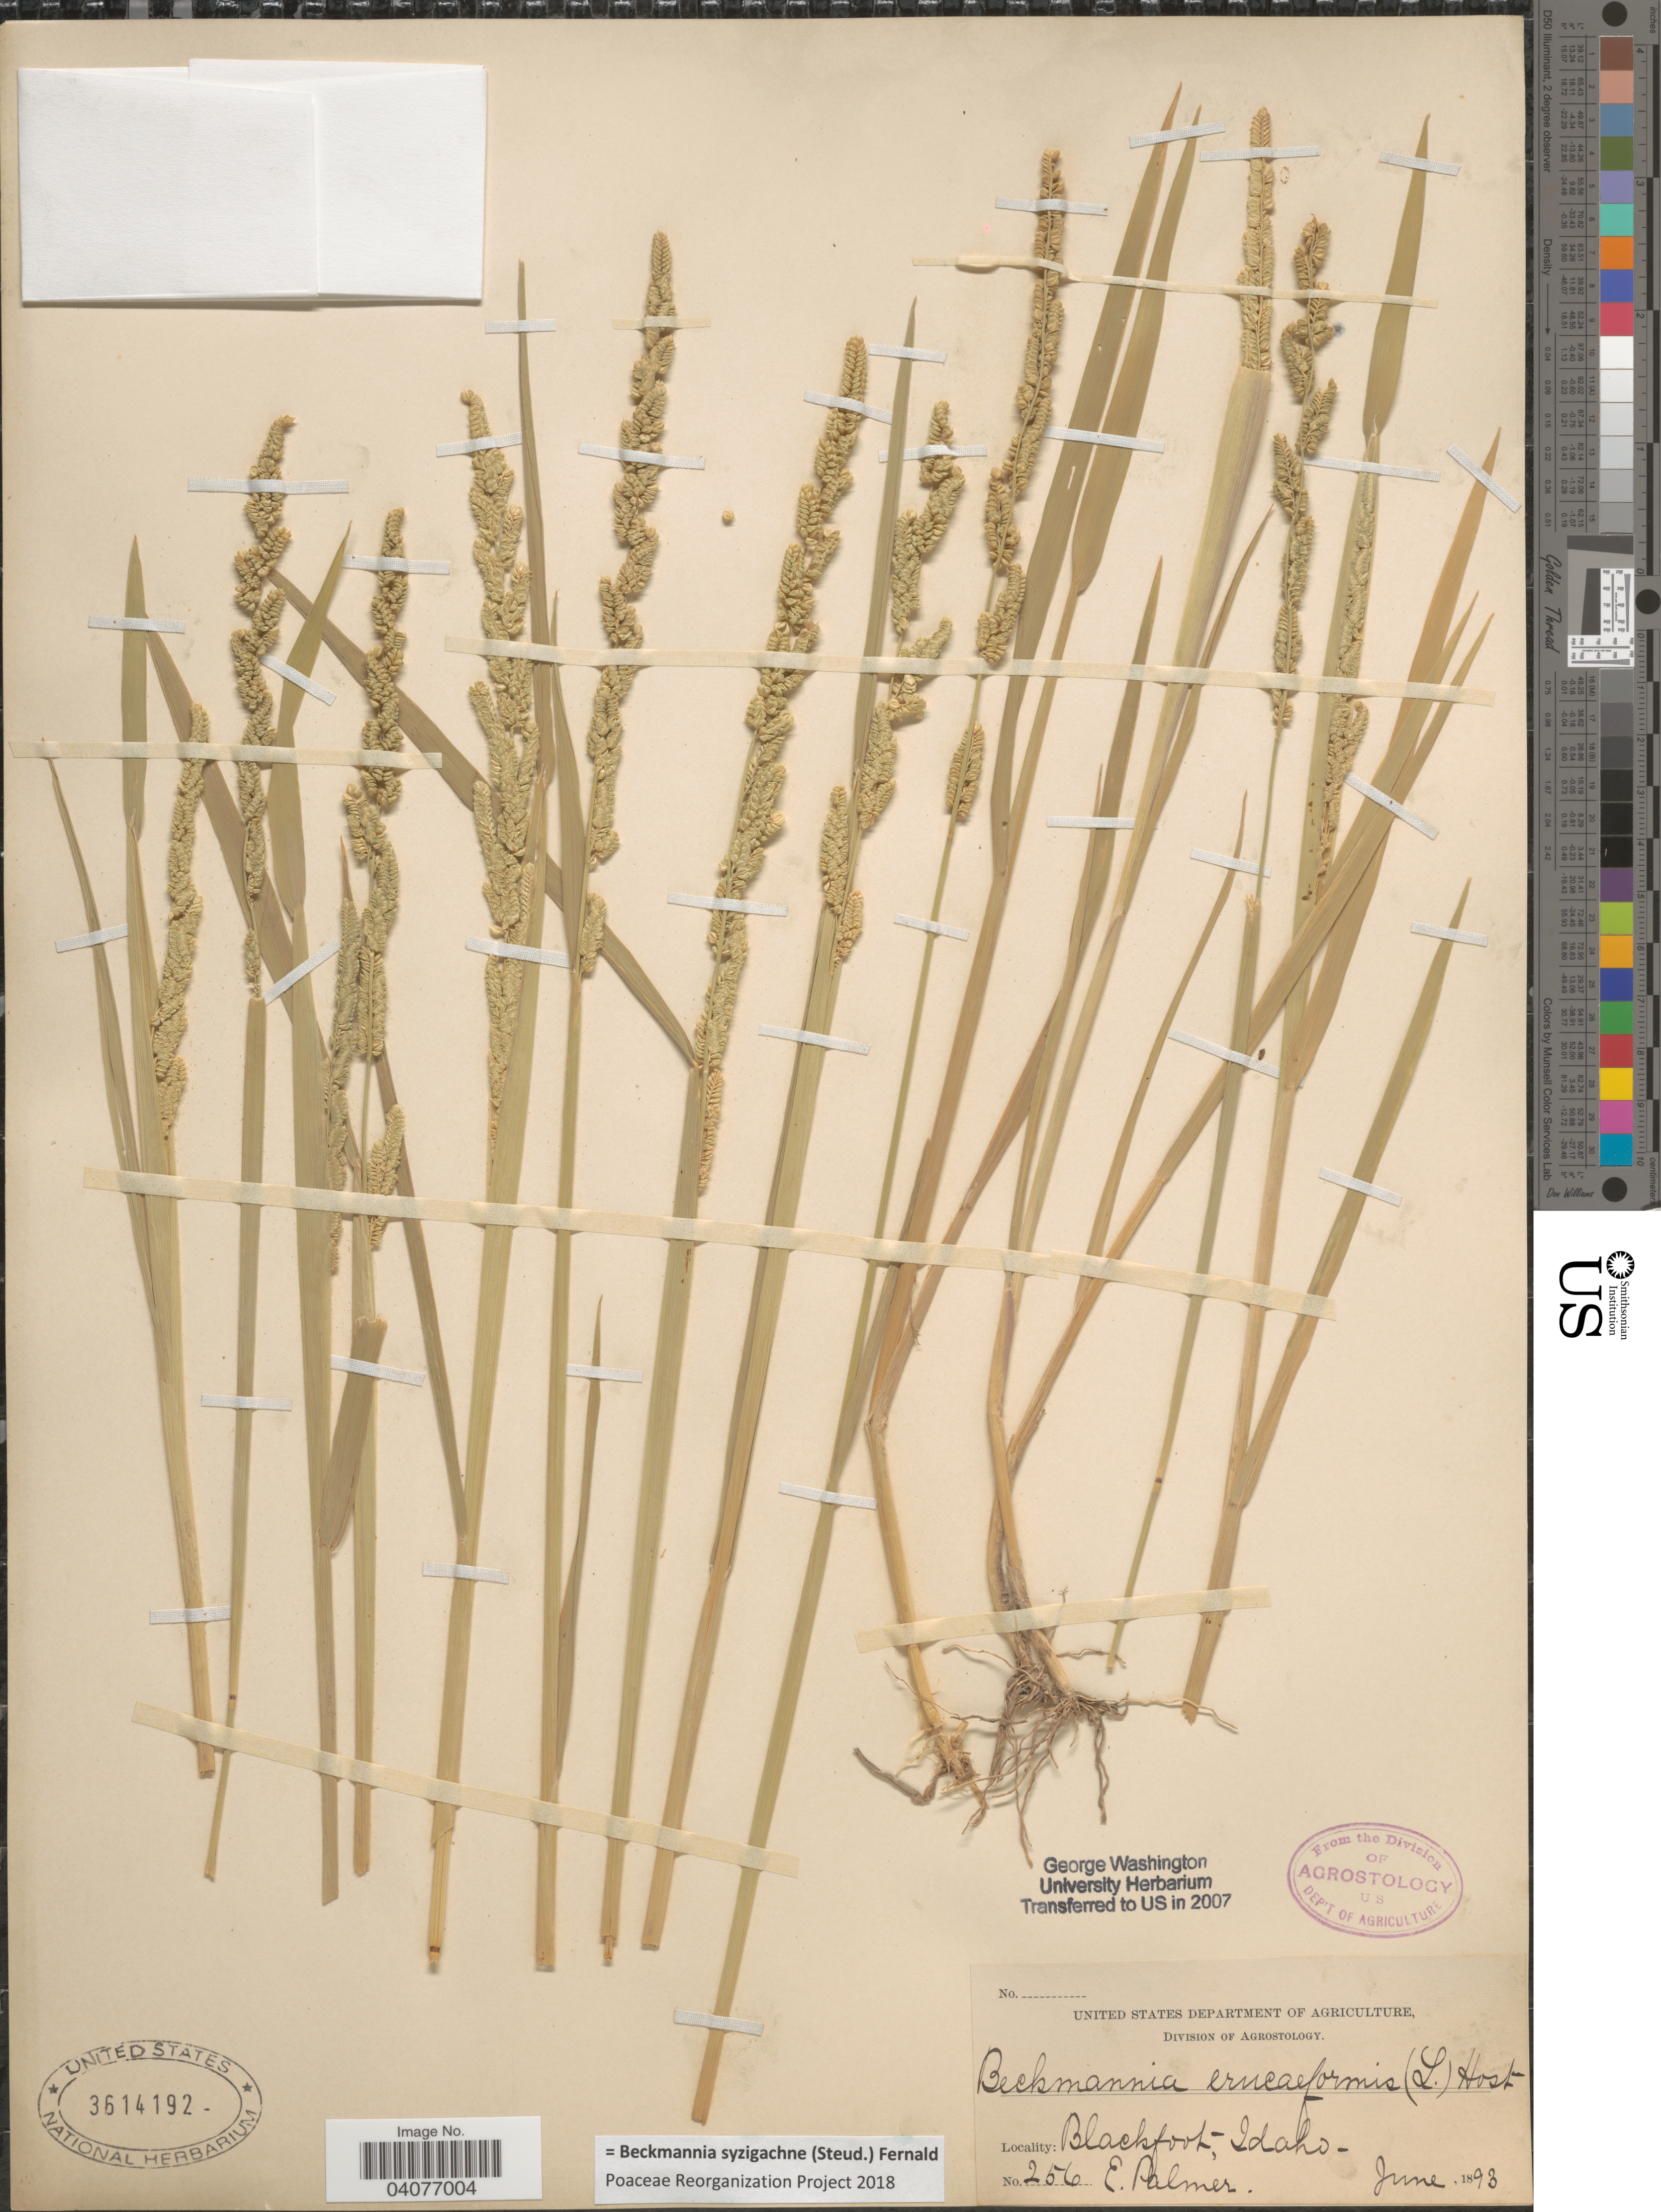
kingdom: Plantae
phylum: Tracheophyta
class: Liliopsida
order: Poales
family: Poaceae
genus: Beckmannia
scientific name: Beckmannia syzigachne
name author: (Steud.) Fernald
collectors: E. Palmer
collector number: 256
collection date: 1893-06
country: United States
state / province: Idaho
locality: Blackfoot.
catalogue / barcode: US 3614192